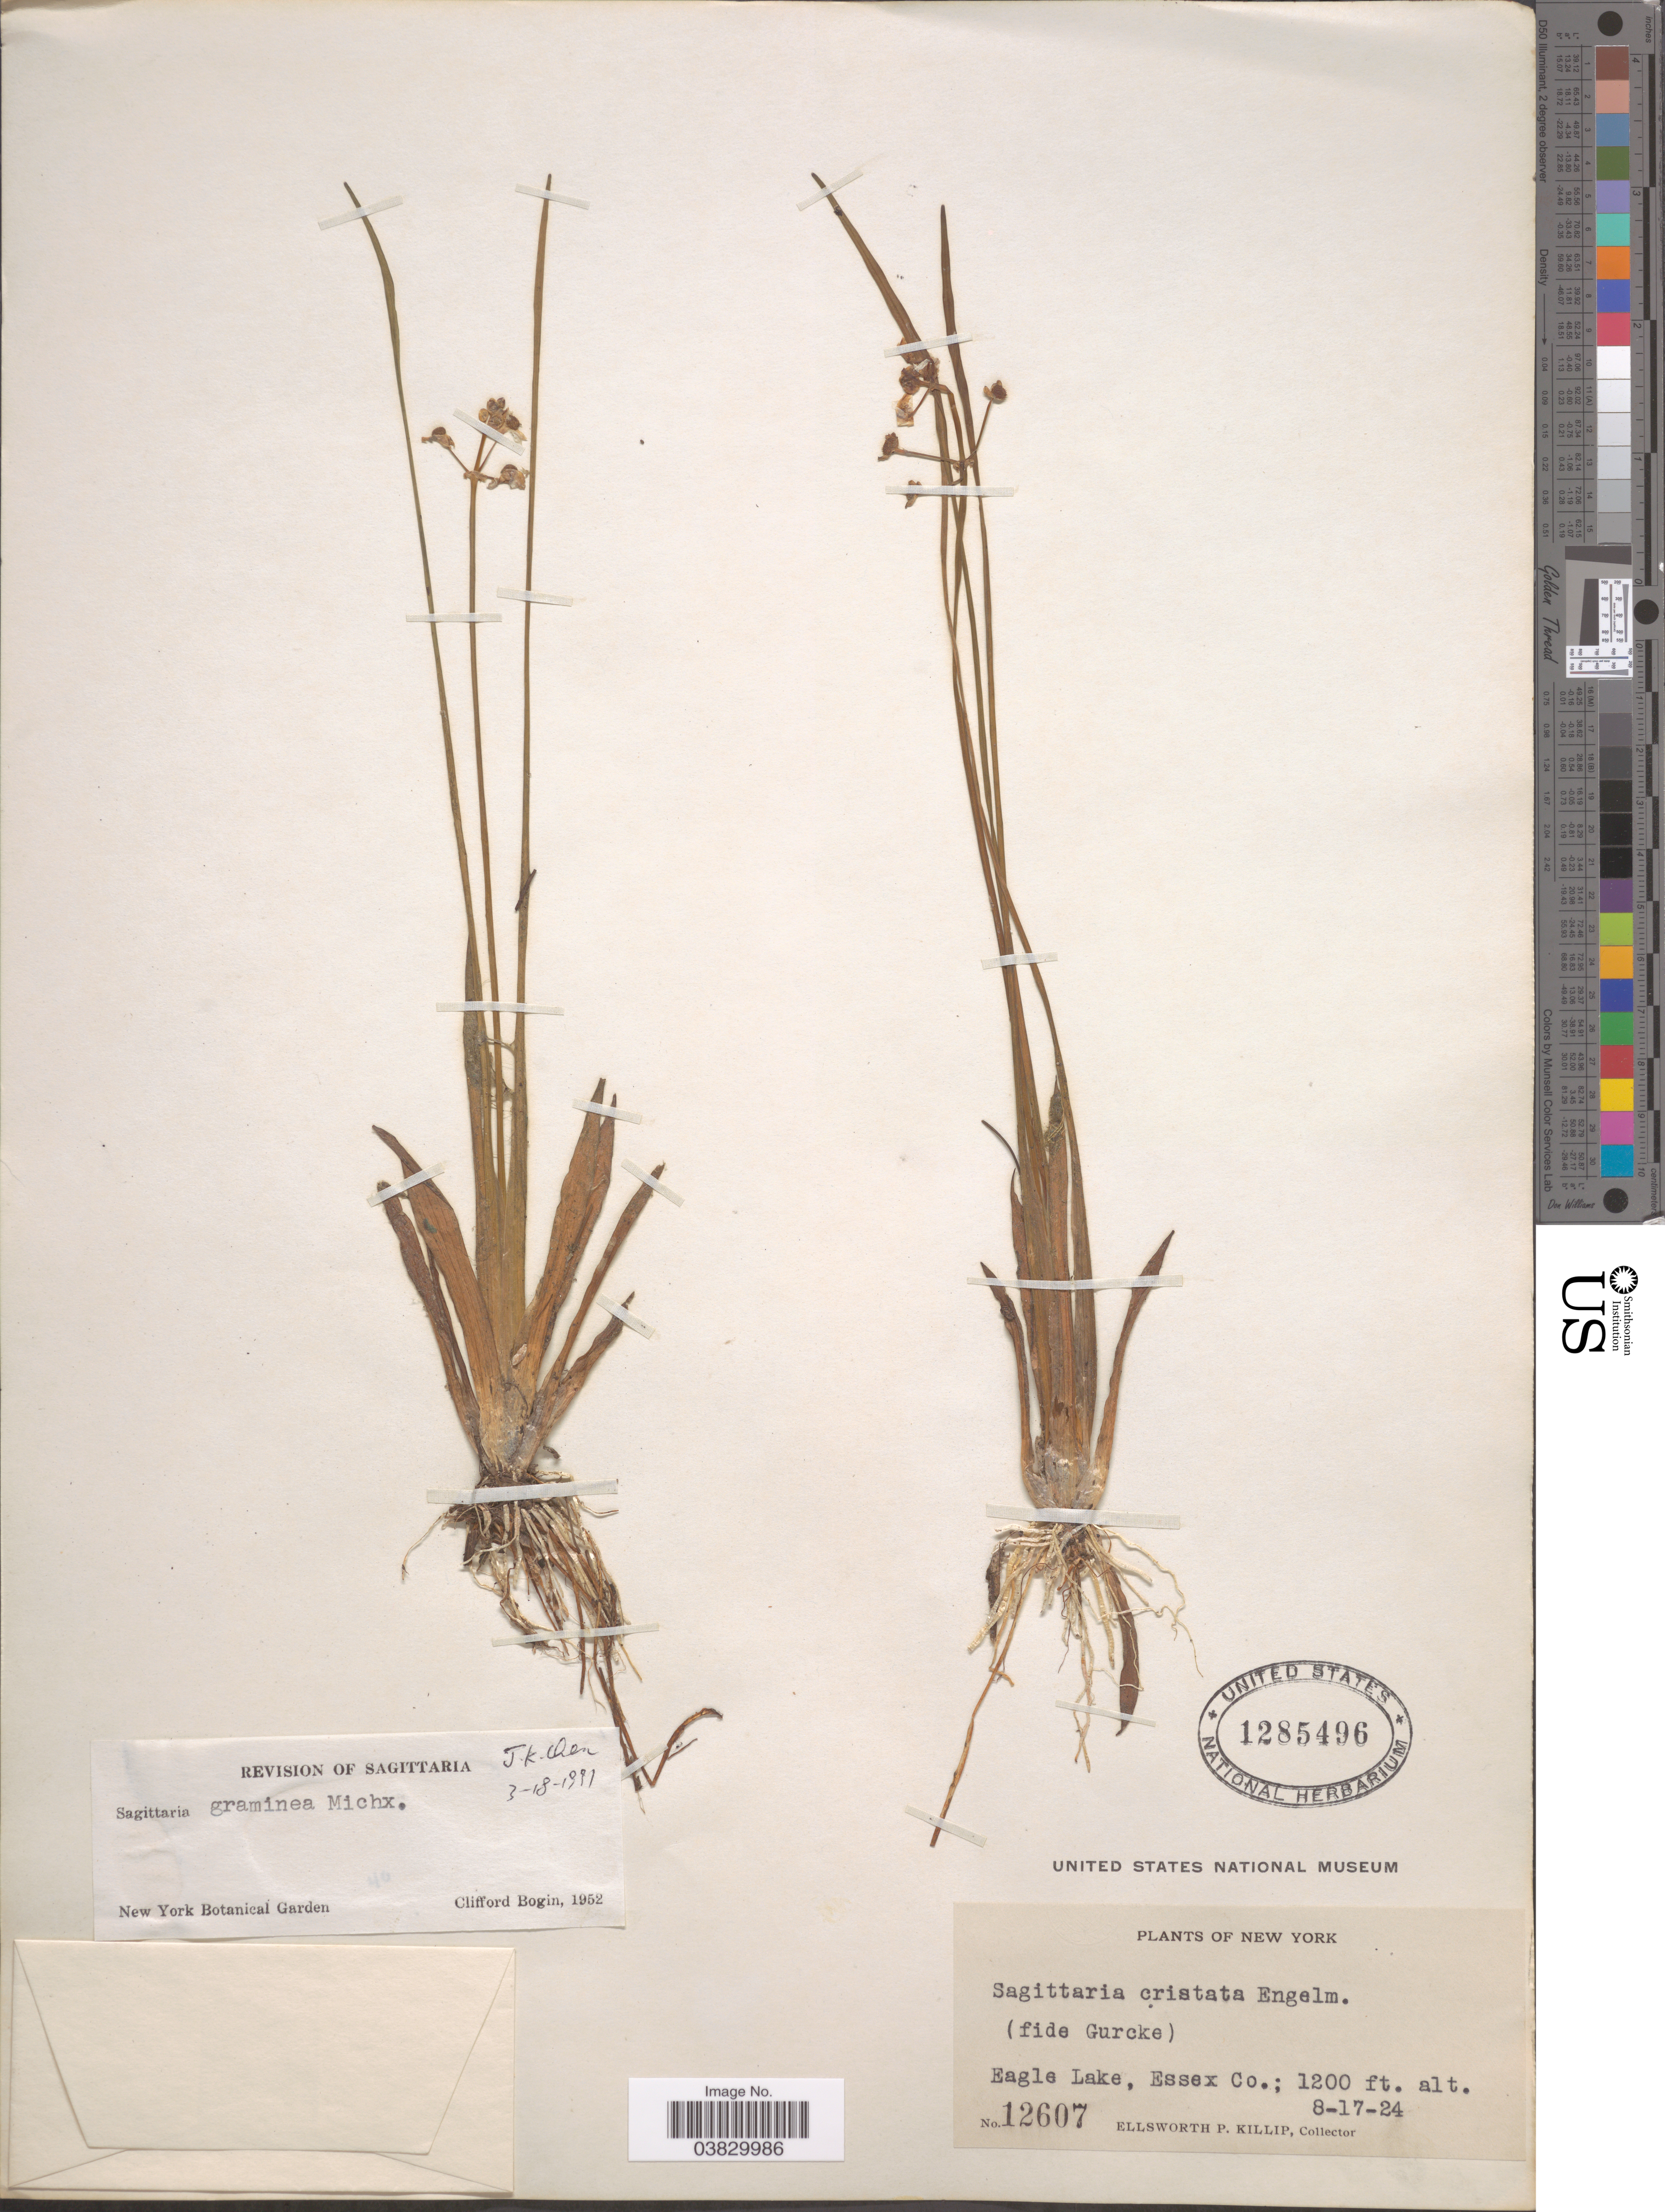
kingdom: Plantae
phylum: Tracheophyta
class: Liliopsida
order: Alismatales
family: Alismataceae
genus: Sagittaria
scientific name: Sagittaria graminea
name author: Michx.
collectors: E. P. Killip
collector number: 12607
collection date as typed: Transcribed d/m/y: 17/8/24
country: United States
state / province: New York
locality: Eagle Lake, Essex Co.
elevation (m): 366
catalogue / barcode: US 1285496